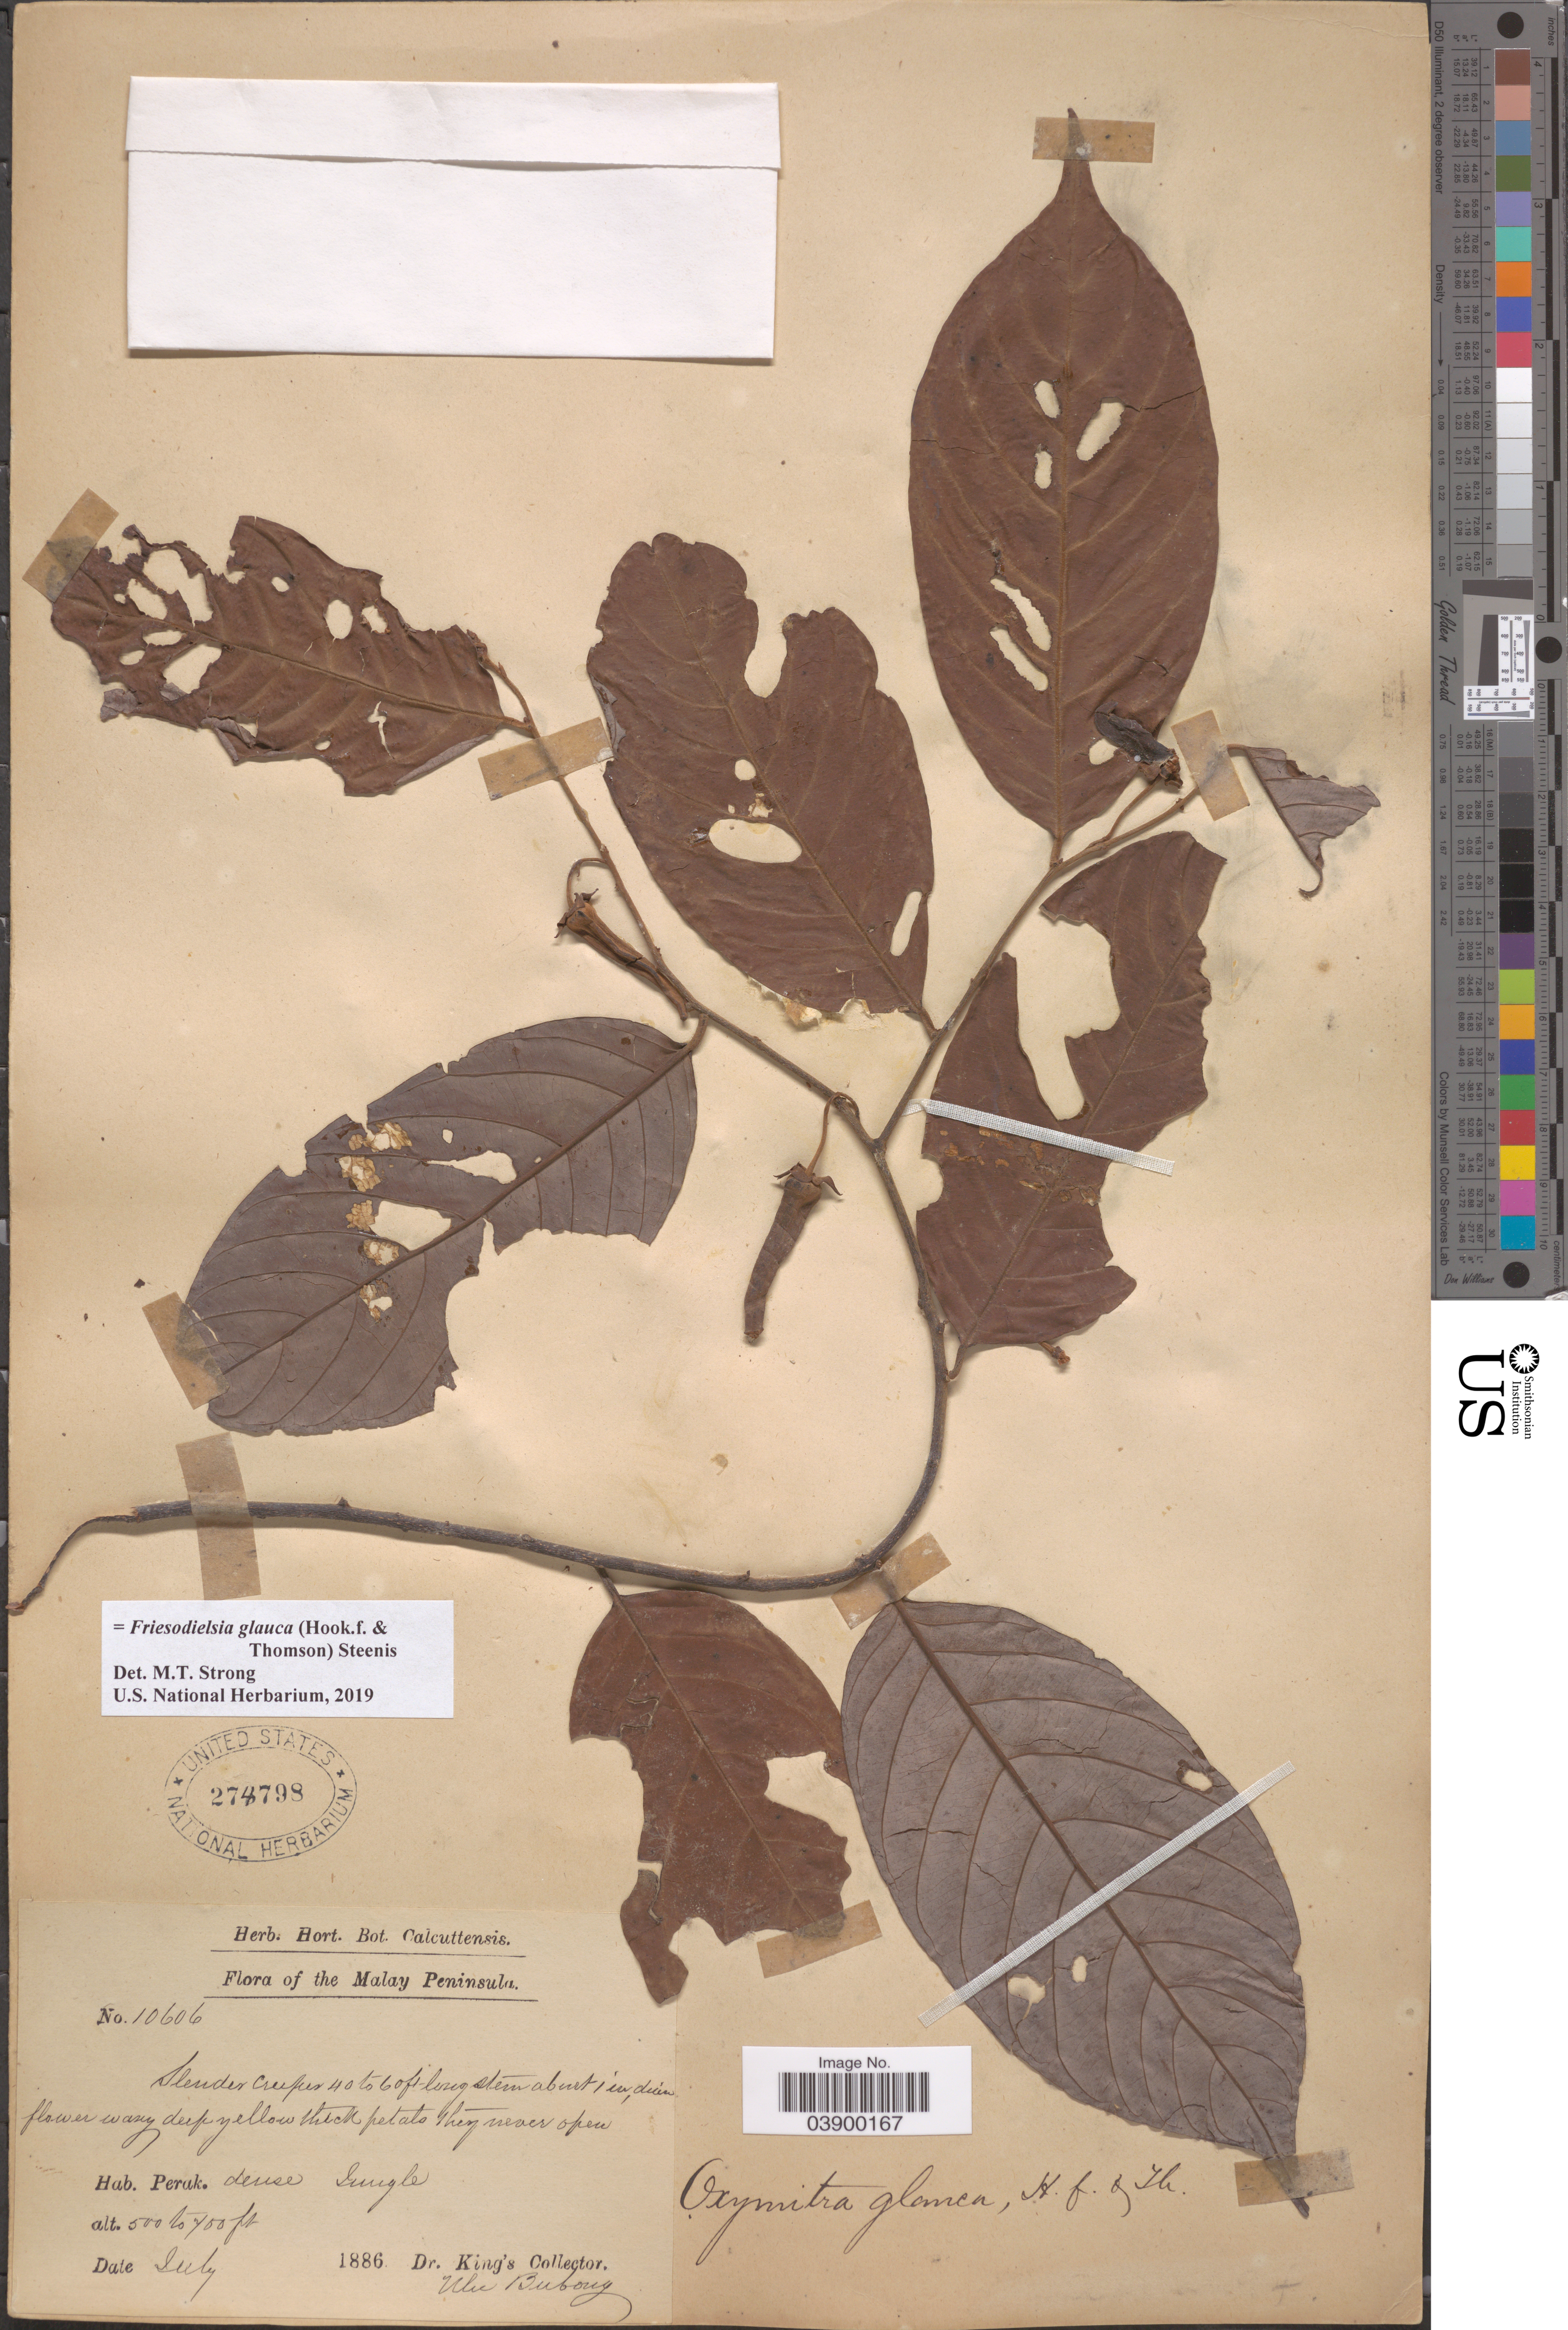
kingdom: Plantae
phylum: Tracheophyta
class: Magnoliopsida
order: Magnoliales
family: Annonaceae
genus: Friesodielsia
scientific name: Friesodielsia glauca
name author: Hook. f. & Thoms.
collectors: Dr. King's collector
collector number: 10606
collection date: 1886-07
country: Malaysia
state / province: Perak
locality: The Malay Peninsula. Ulu Bubong.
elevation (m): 152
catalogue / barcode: US 274798